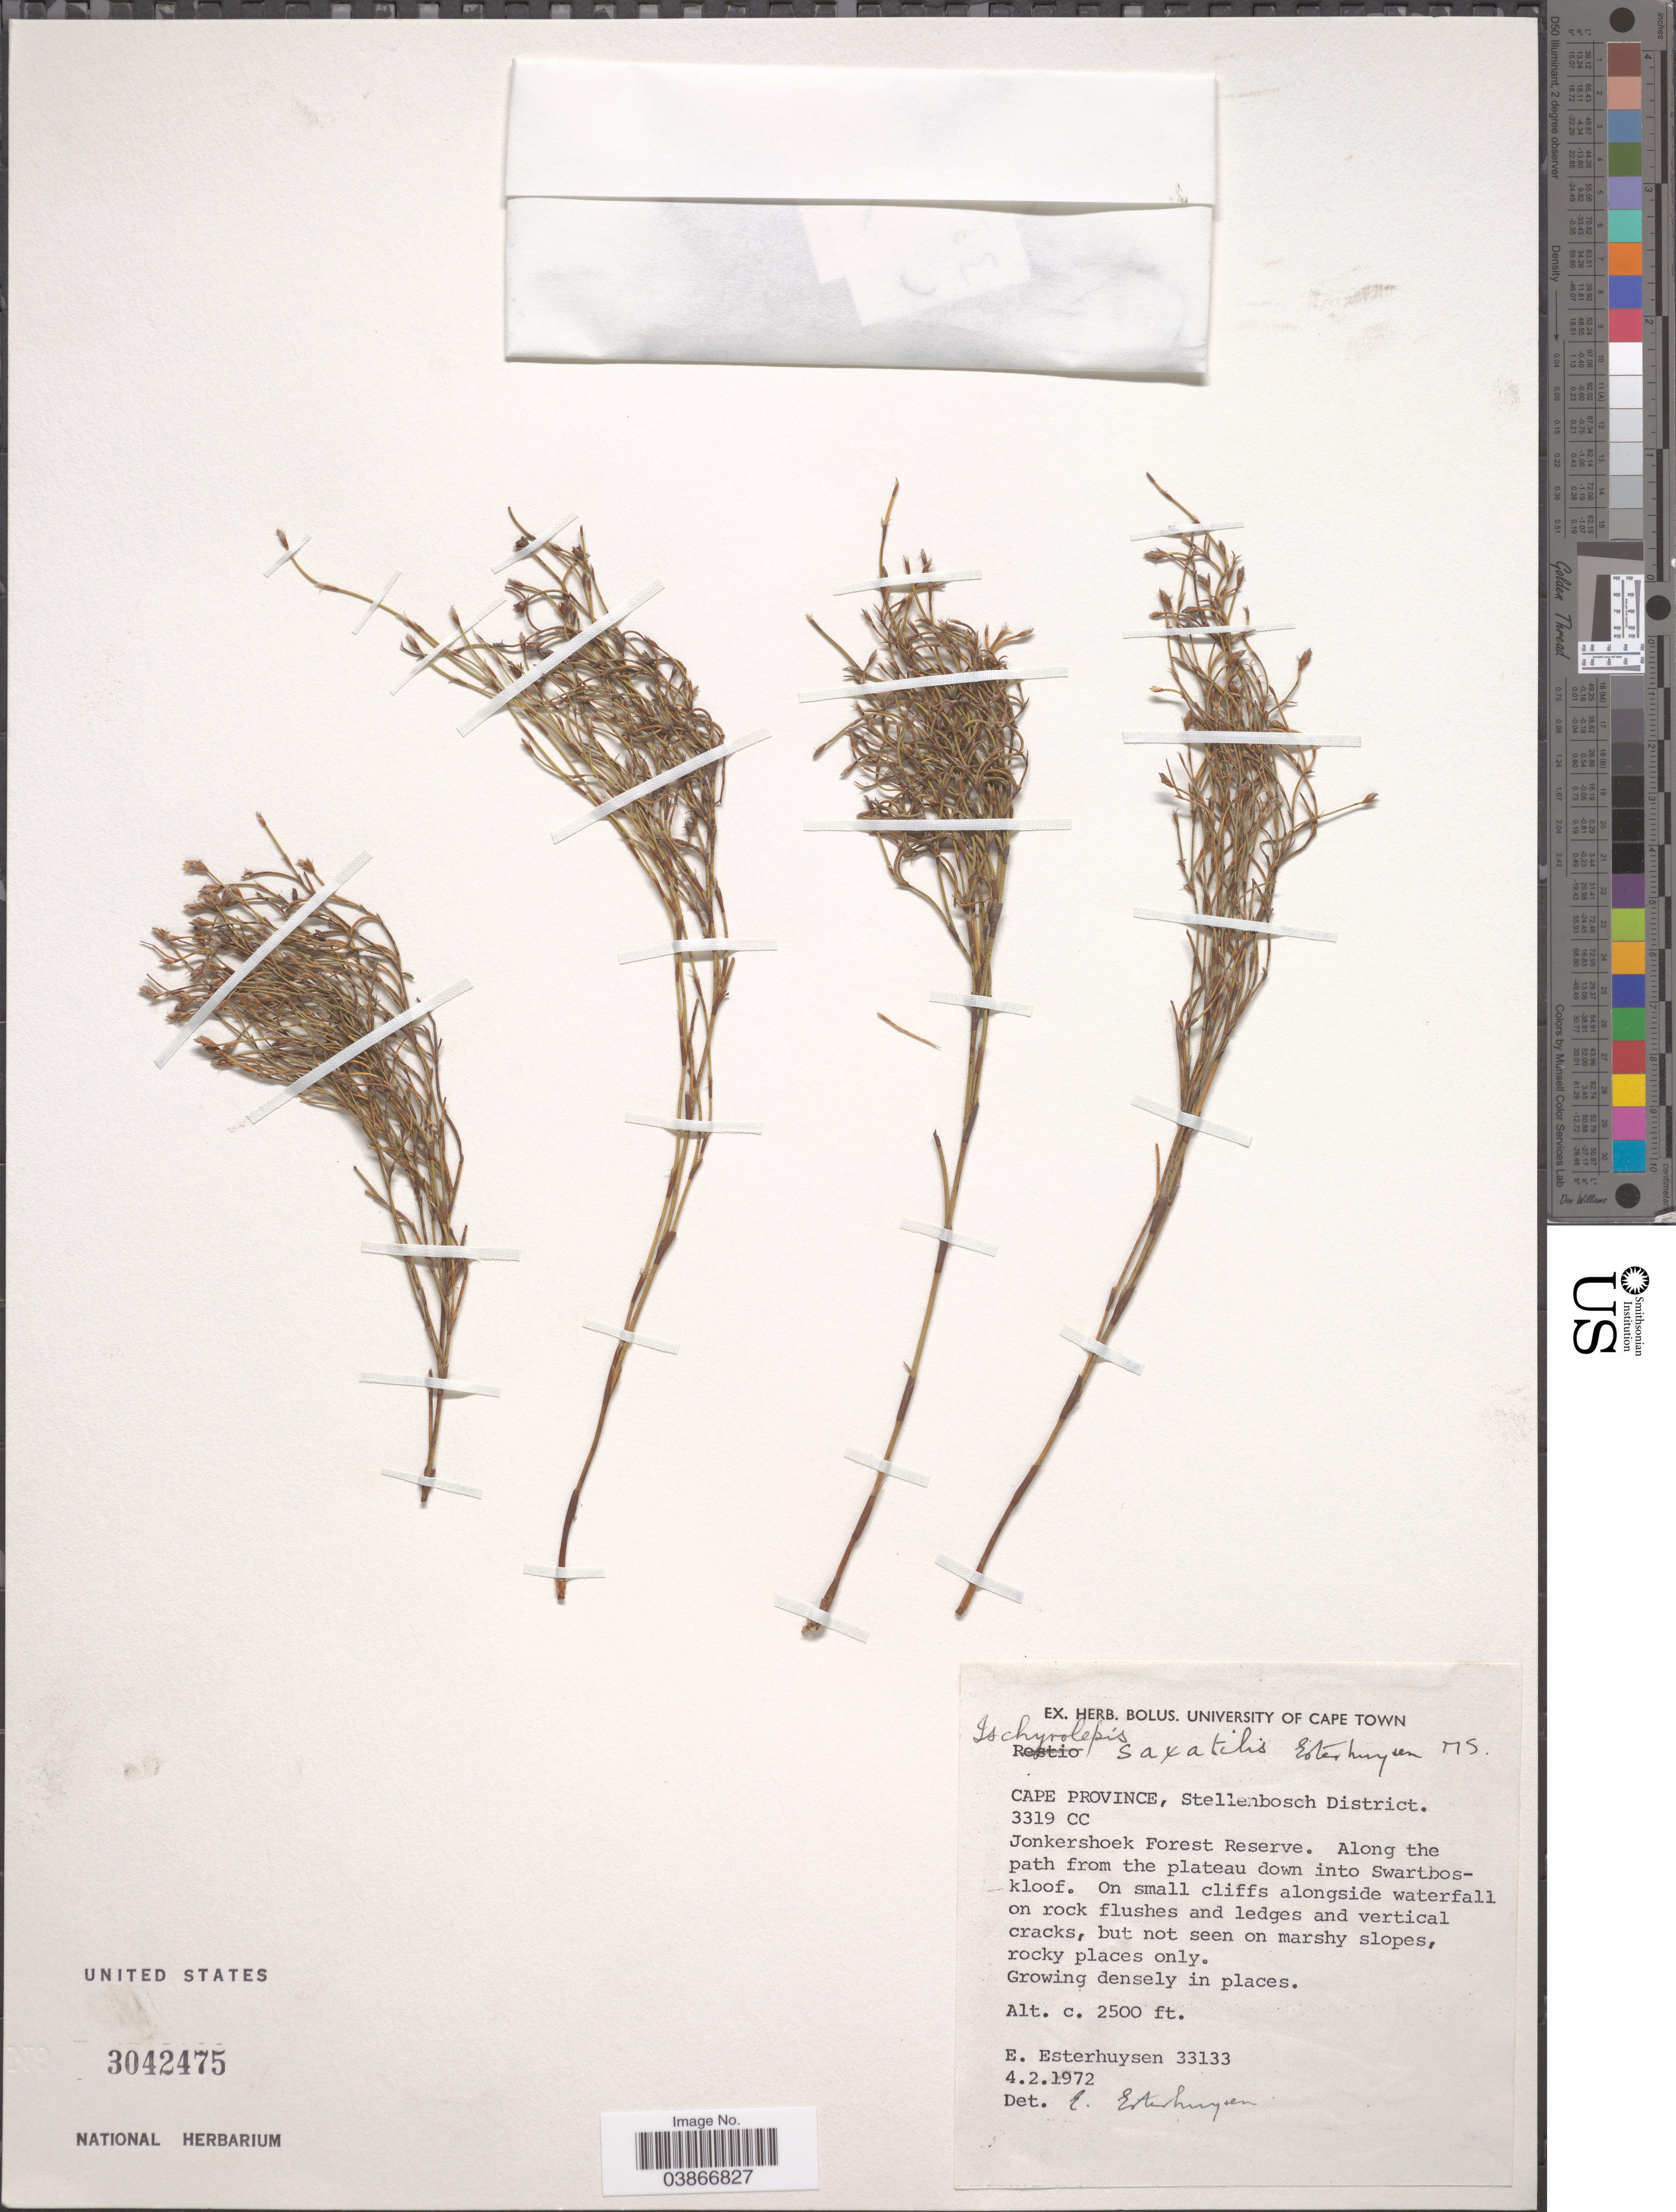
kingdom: Plantae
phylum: Tracheophyta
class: Liliopsida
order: Poales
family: Restionaceae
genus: Restio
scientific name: Restio saxatilis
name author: (Esterh.) H.P. Linder & C.R. Hardy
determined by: Strong, Mark T., (BOT), Smithsonian Institution - National Museum of Natural History (UNITED STATES)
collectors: E. E. Esterhuysen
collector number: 33133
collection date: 1972-02-04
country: South Africa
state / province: Western Cape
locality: Stellenbosch District. 3319 CC. Jonkershoek Forest Reserve. Along the path from the plateau down into Swartboskloof.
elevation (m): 762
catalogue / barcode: US 3042475